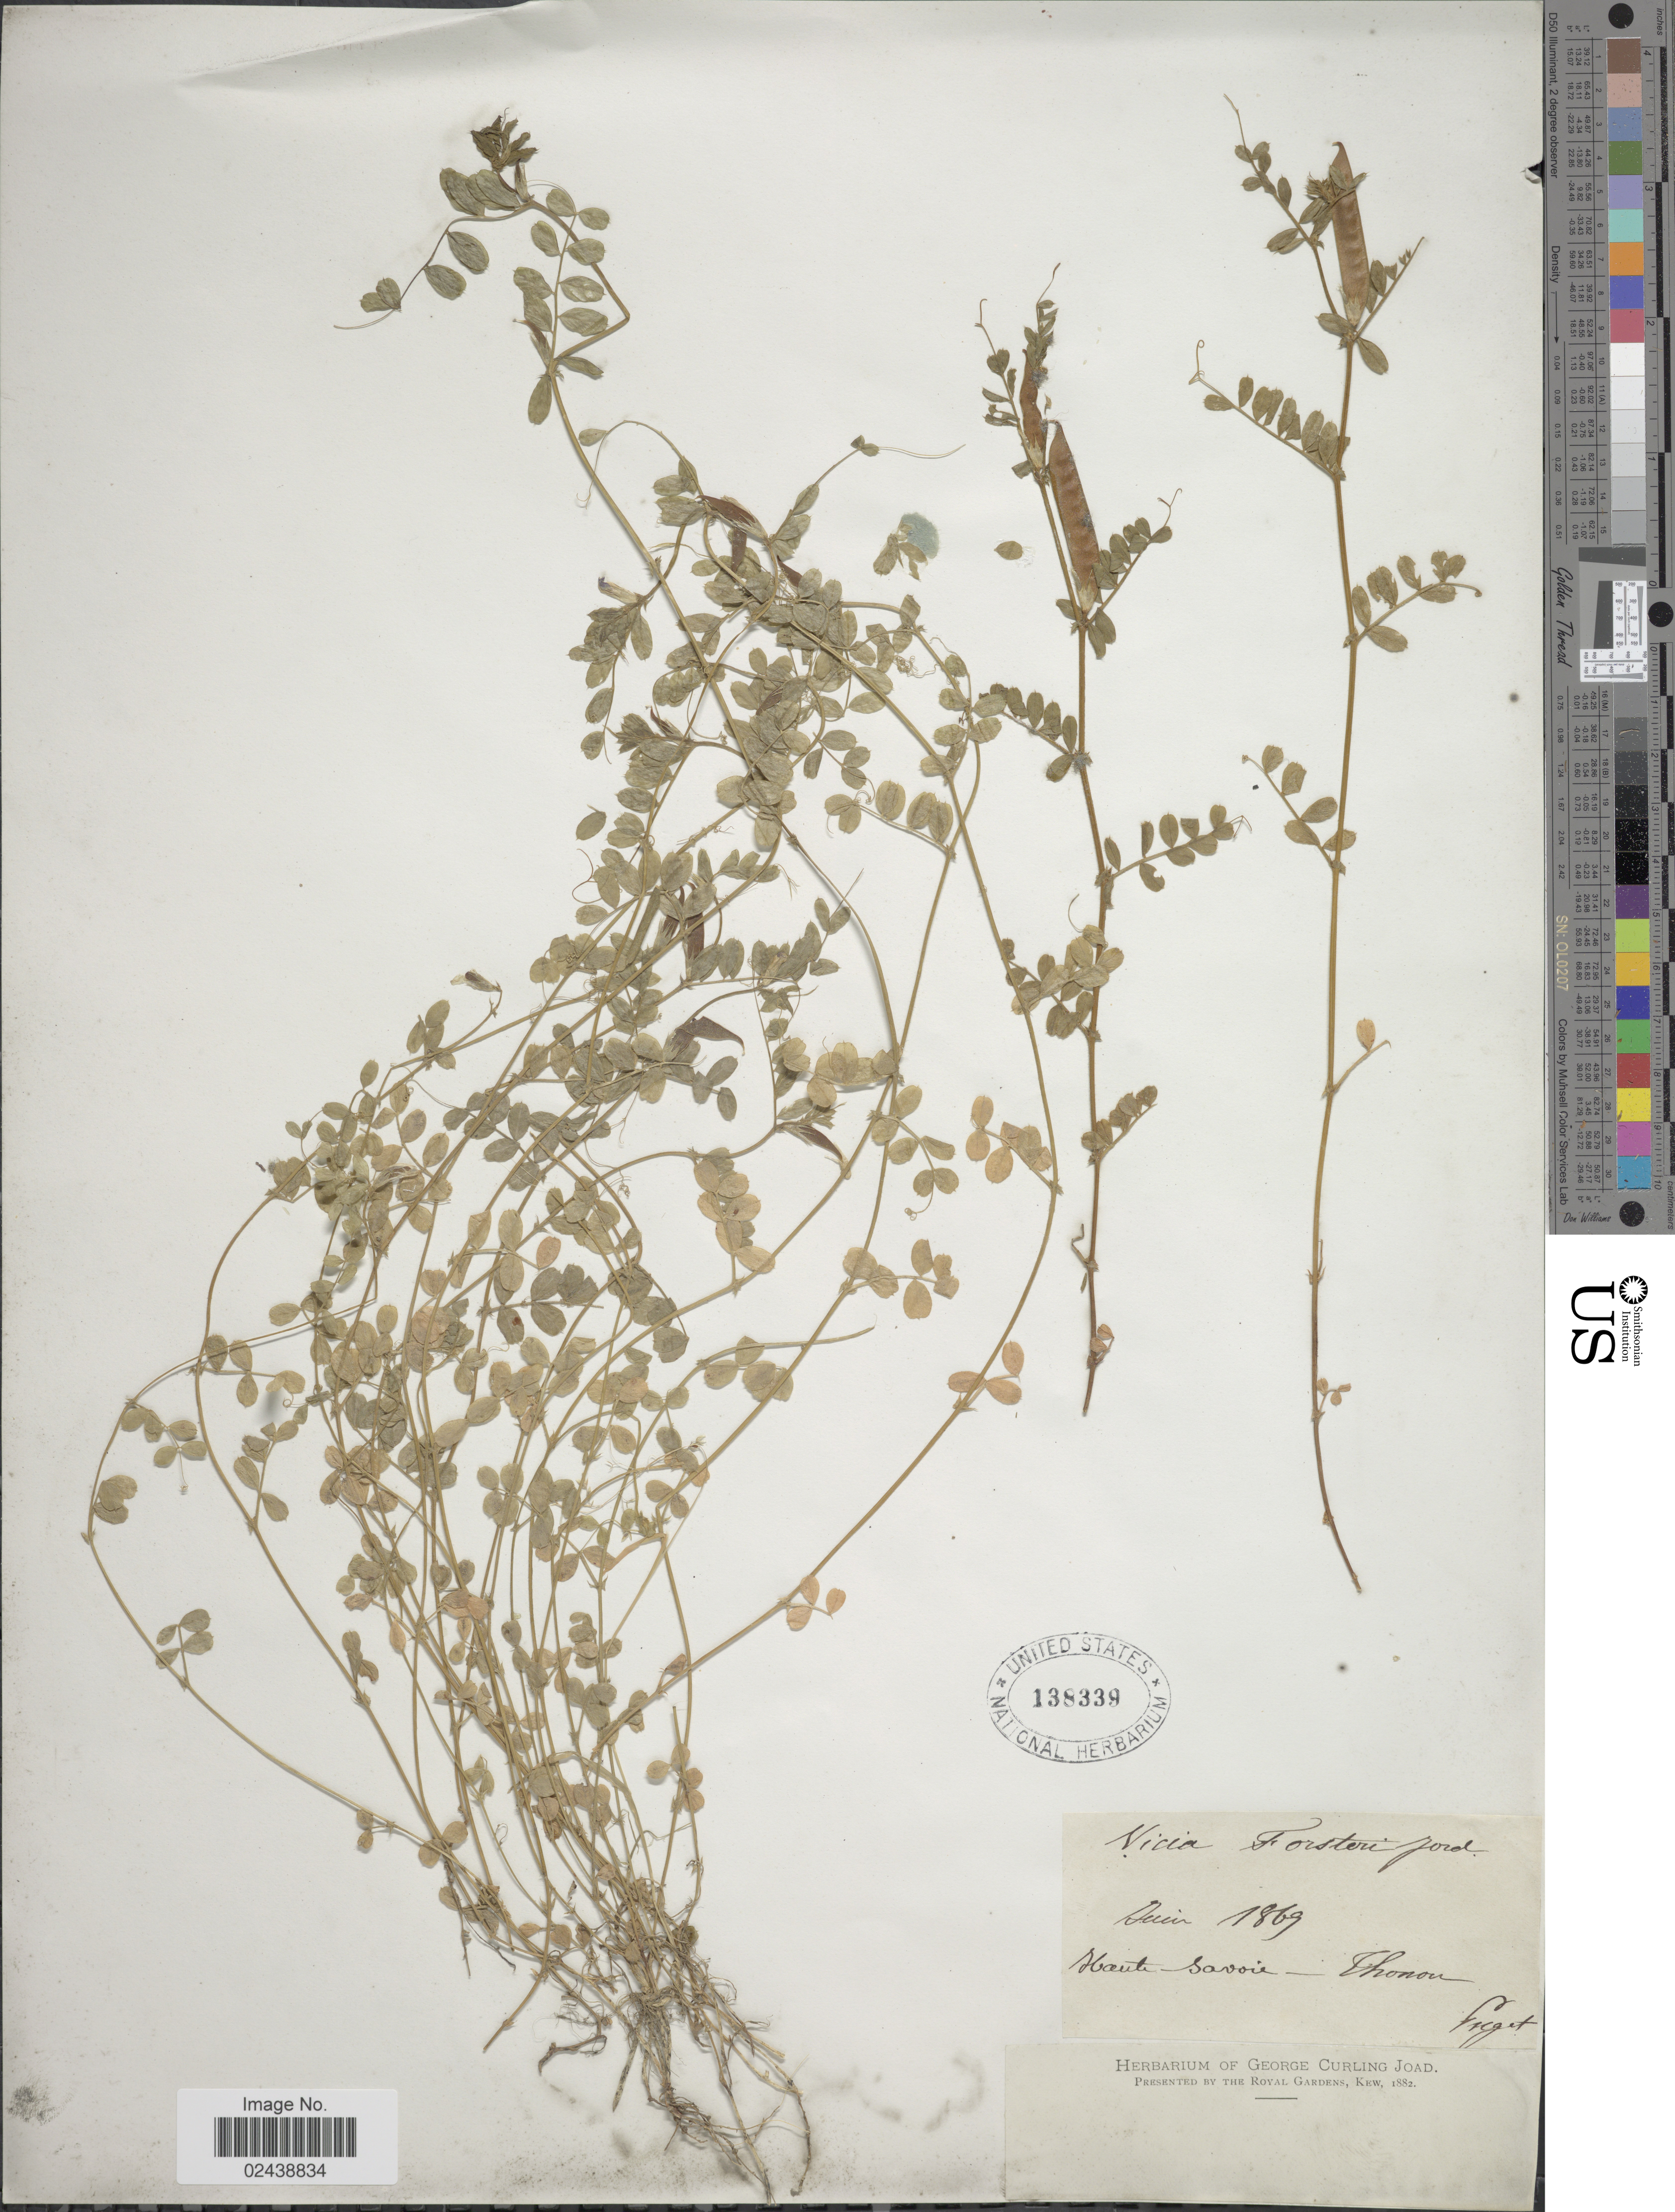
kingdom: Plantae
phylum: Tracheophyta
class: Magnoliopsida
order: Fabales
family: Fabaceae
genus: Vicia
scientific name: Vicia forsteri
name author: Boreau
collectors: -. Puget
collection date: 1869-06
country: France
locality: Haute Savoie - Thonon [interpreted]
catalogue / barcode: US 138339